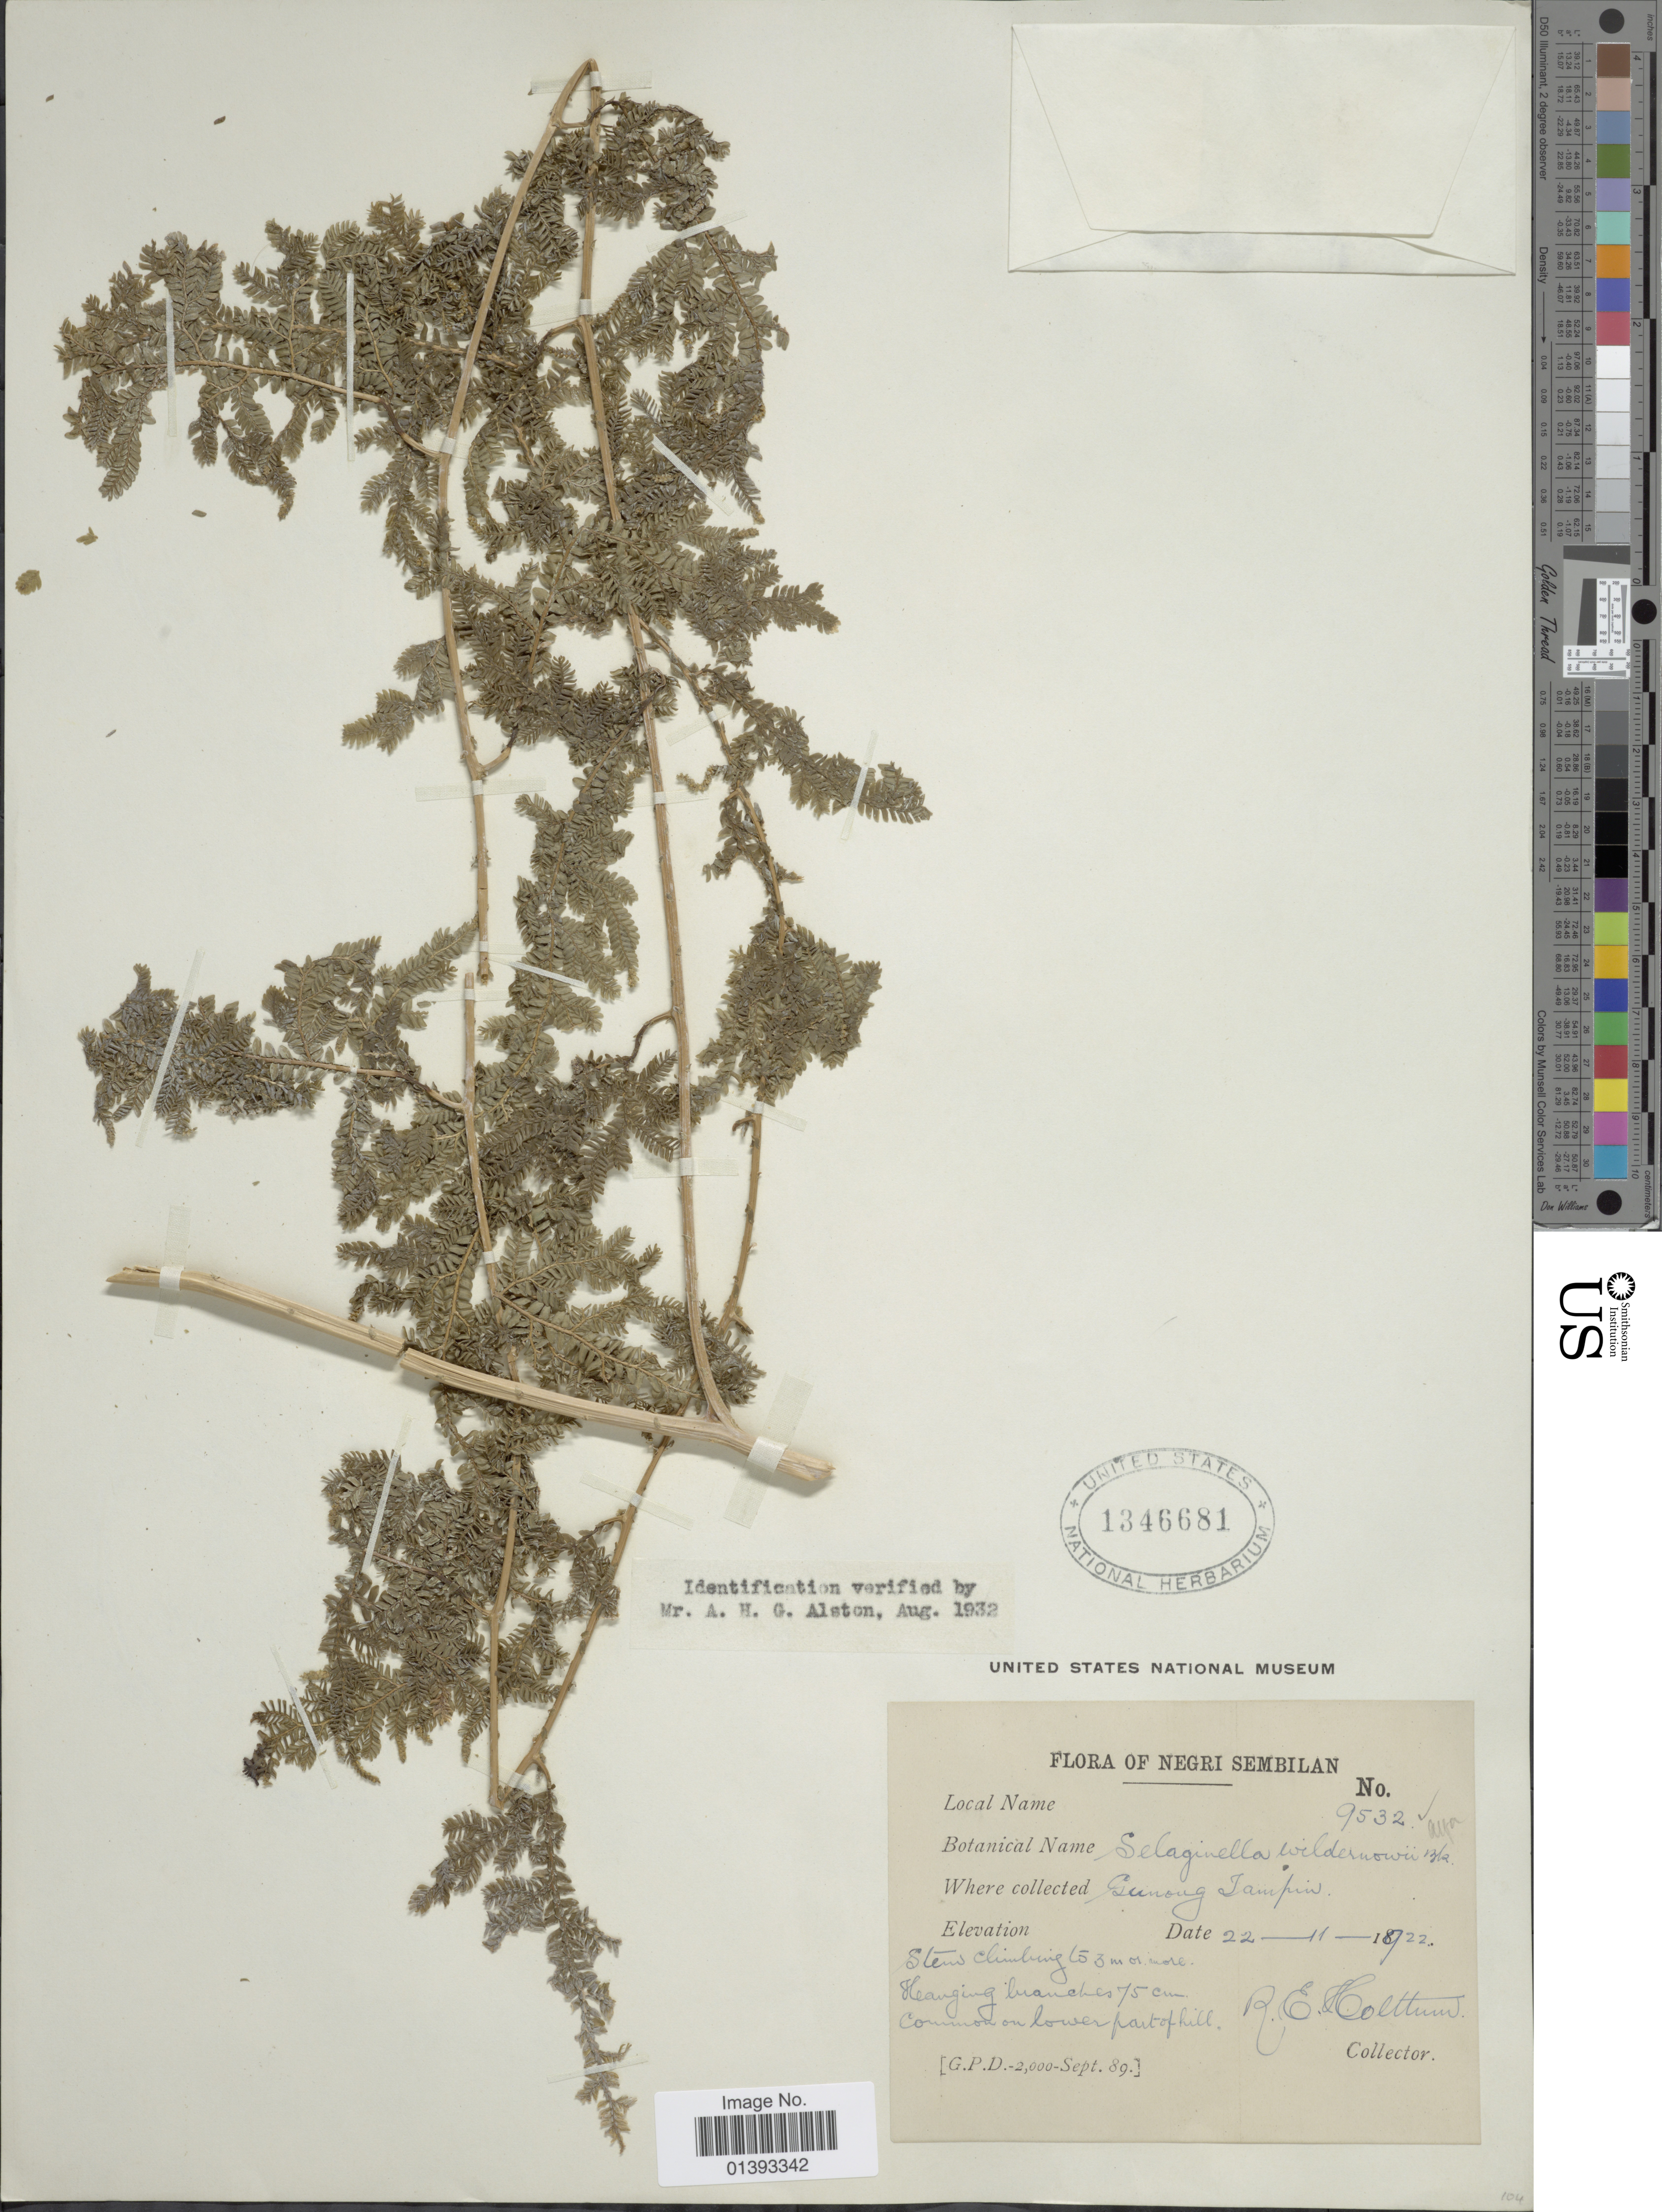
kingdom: Plantae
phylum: Tracheophyta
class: Lycopodiopsida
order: Selaginellales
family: Selaginellaceae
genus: Selaginella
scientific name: Selaginella willdenowii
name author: (Desv. ex Poir.) Baker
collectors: R. E. Holttum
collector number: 9532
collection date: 1922-11-22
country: Malaysia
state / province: Negeri Sembilan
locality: Gunong Tampin [interpreted]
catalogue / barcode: US 1346681